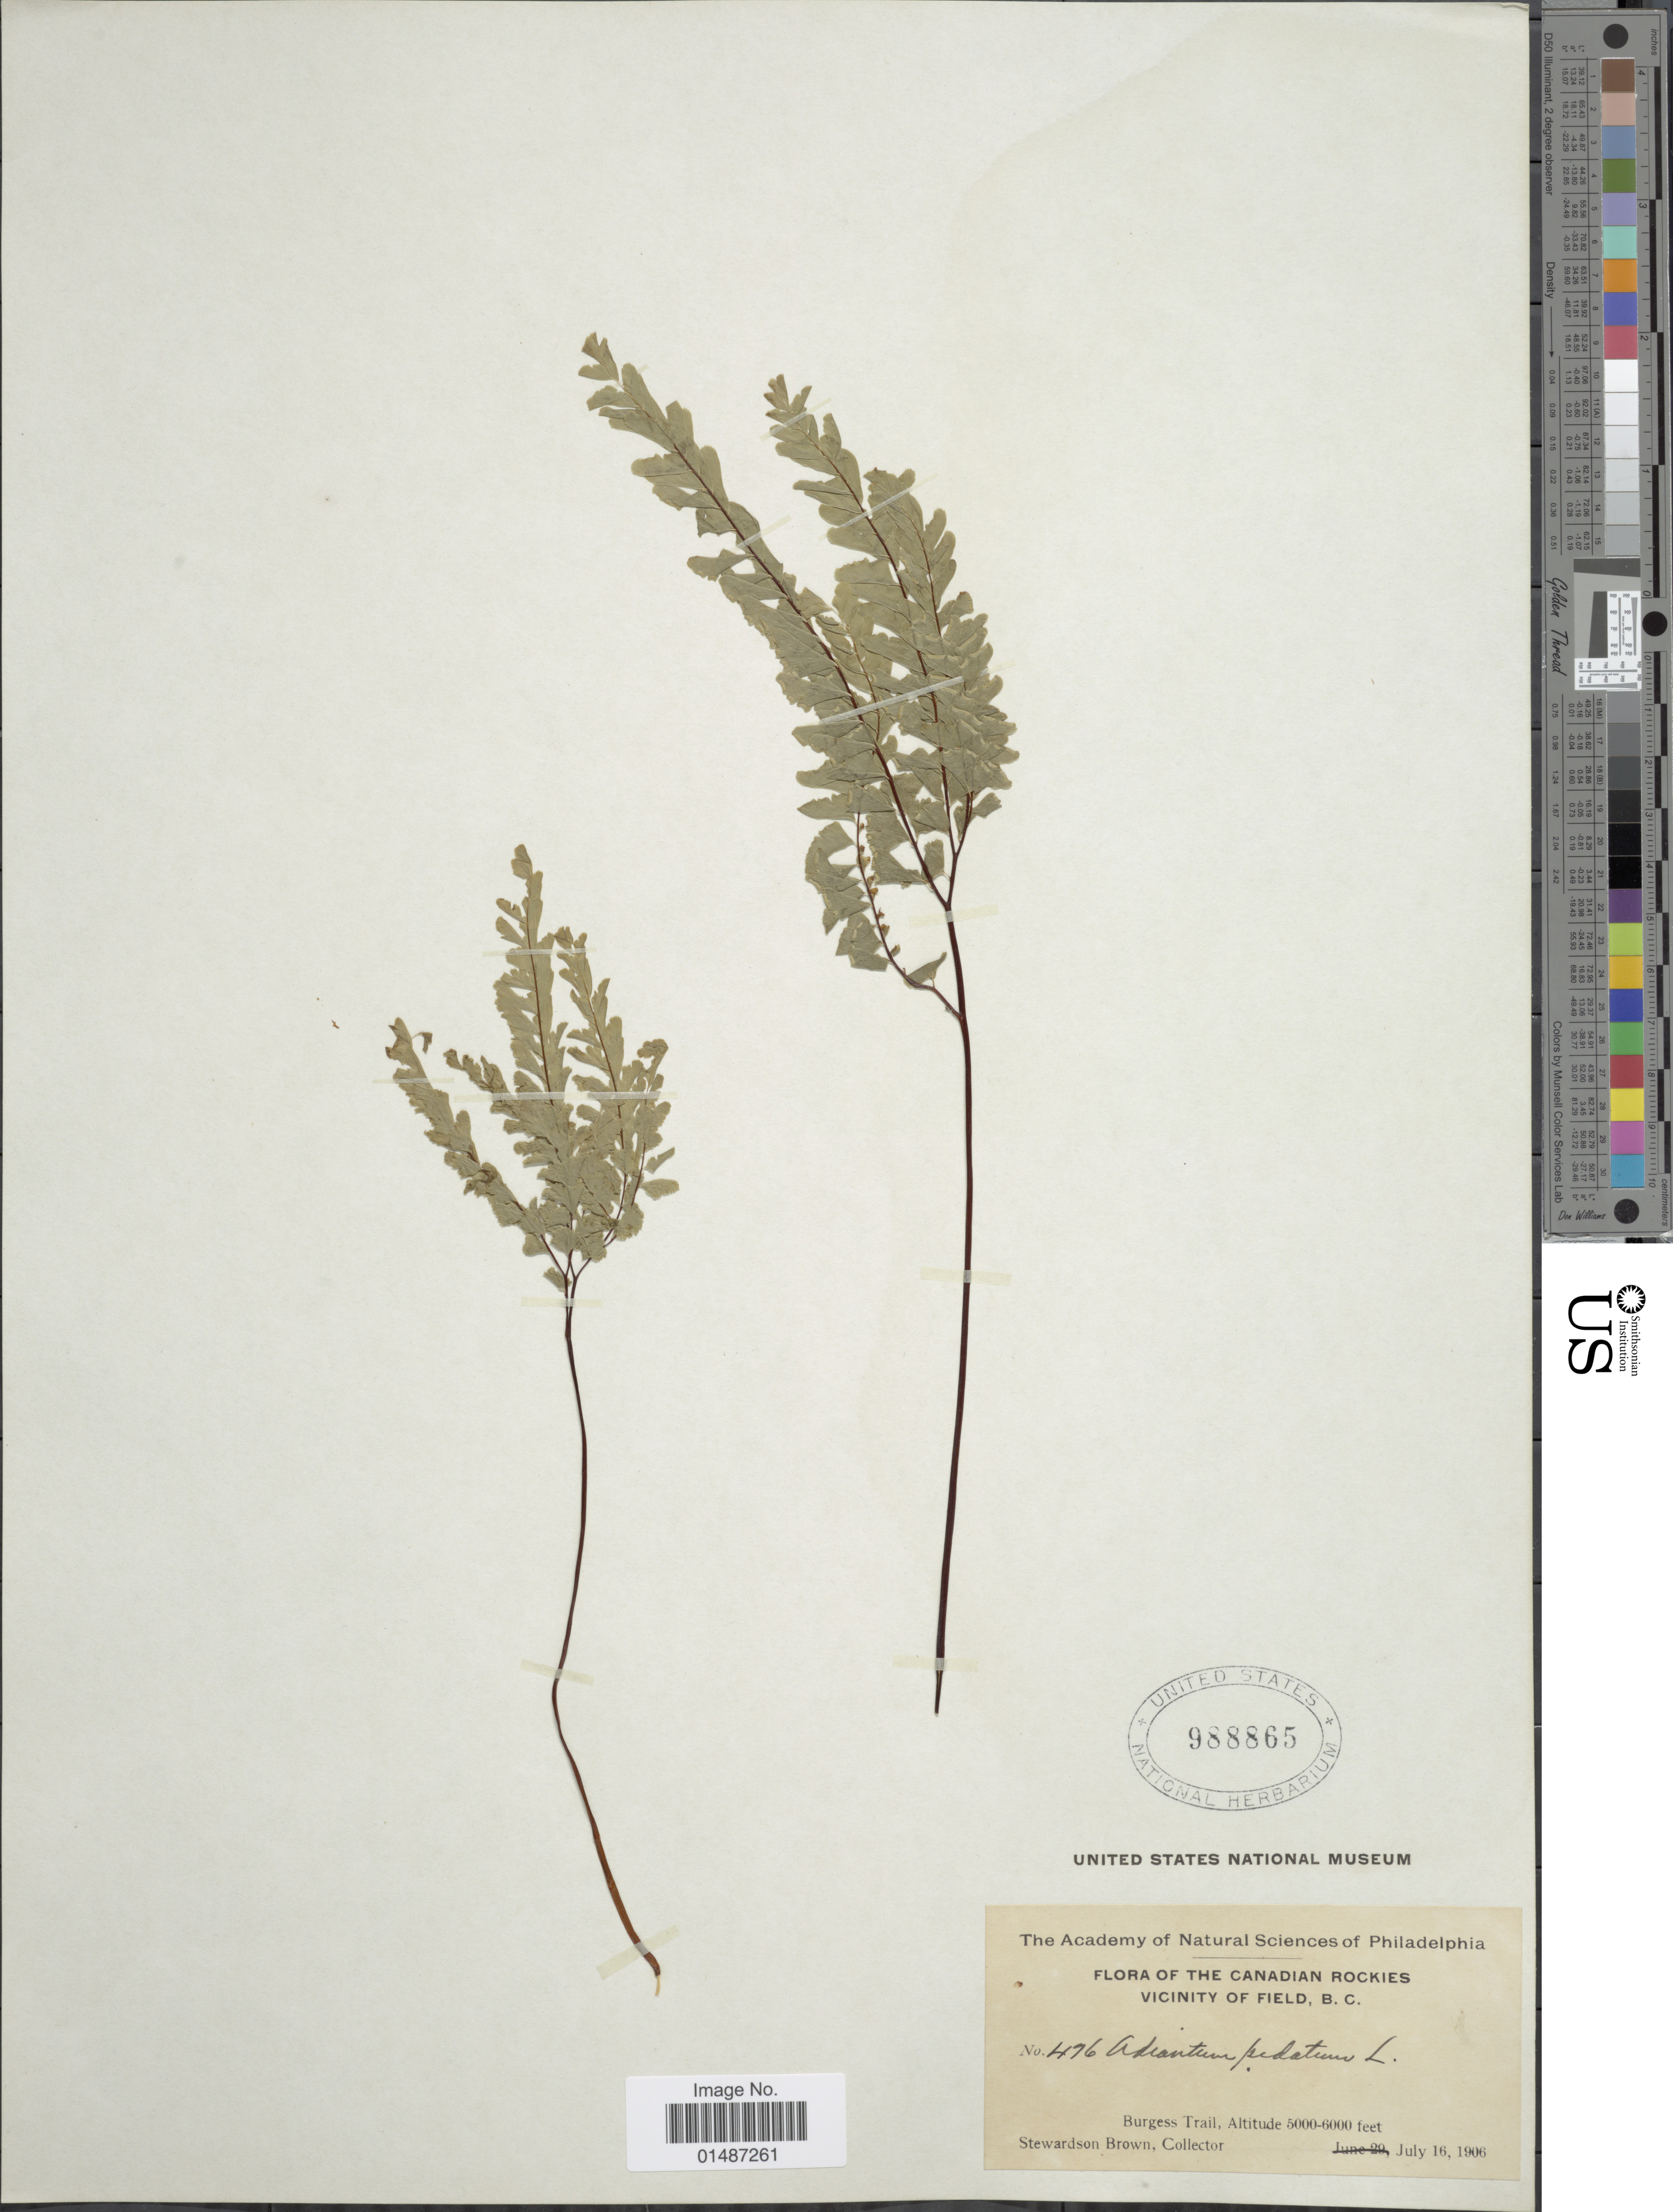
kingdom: Plantae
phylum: Tracheophyta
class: Polypodiopsida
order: Polypodiales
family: Pteridaceae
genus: Adiantum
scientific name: Adiantum pedatum subsp. aleuticum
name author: (Rupr.) Calder & Roy L. Taylor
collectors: S. Brown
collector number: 476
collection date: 1906-07-16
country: Canada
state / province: British Columbia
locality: Canadian Rockies Vicinity of Field. Burgess Trail.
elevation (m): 1524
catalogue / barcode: US 988865